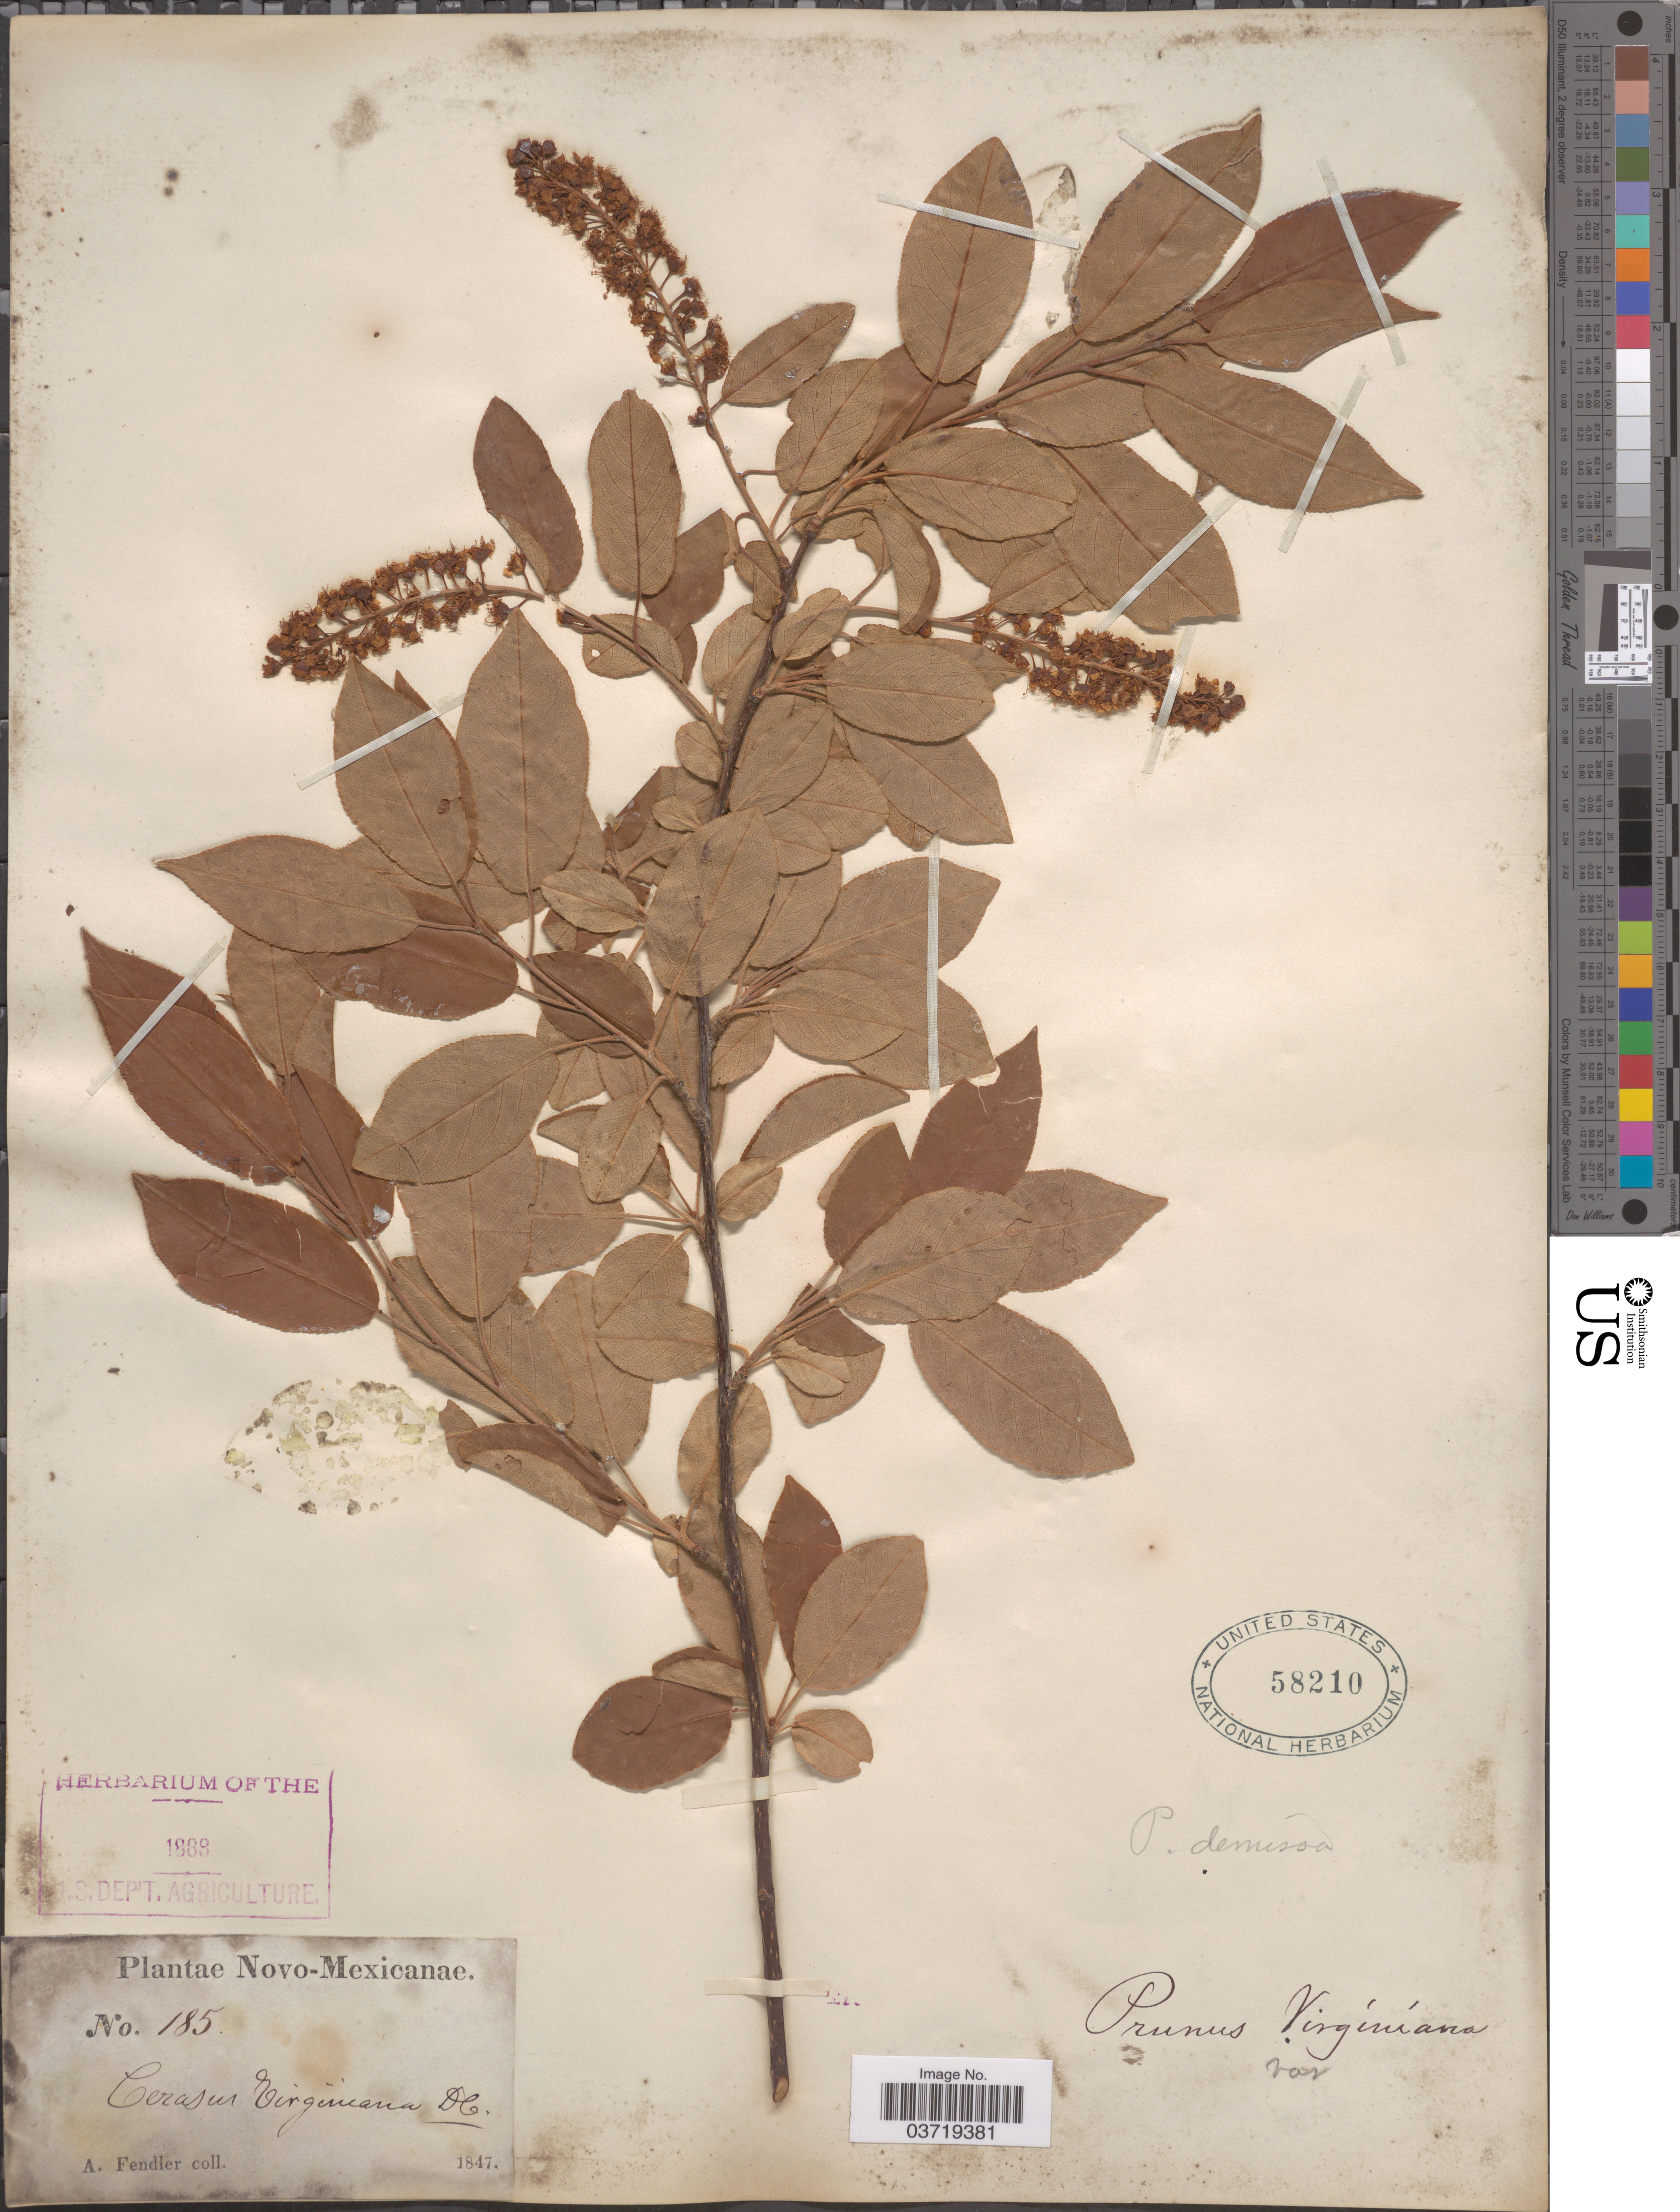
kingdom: Plantae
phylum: Tracheophyta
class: Magnoliopsida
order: Rosales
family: Rosaceae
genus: Prunus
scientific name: Prunus virginiana var. demissa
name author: (Nutt.) Torr.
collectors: A. Fendler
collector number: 185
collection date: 1847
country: United States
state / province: New Mexico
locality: Novo-Mexicanae.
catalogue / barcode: US 58210